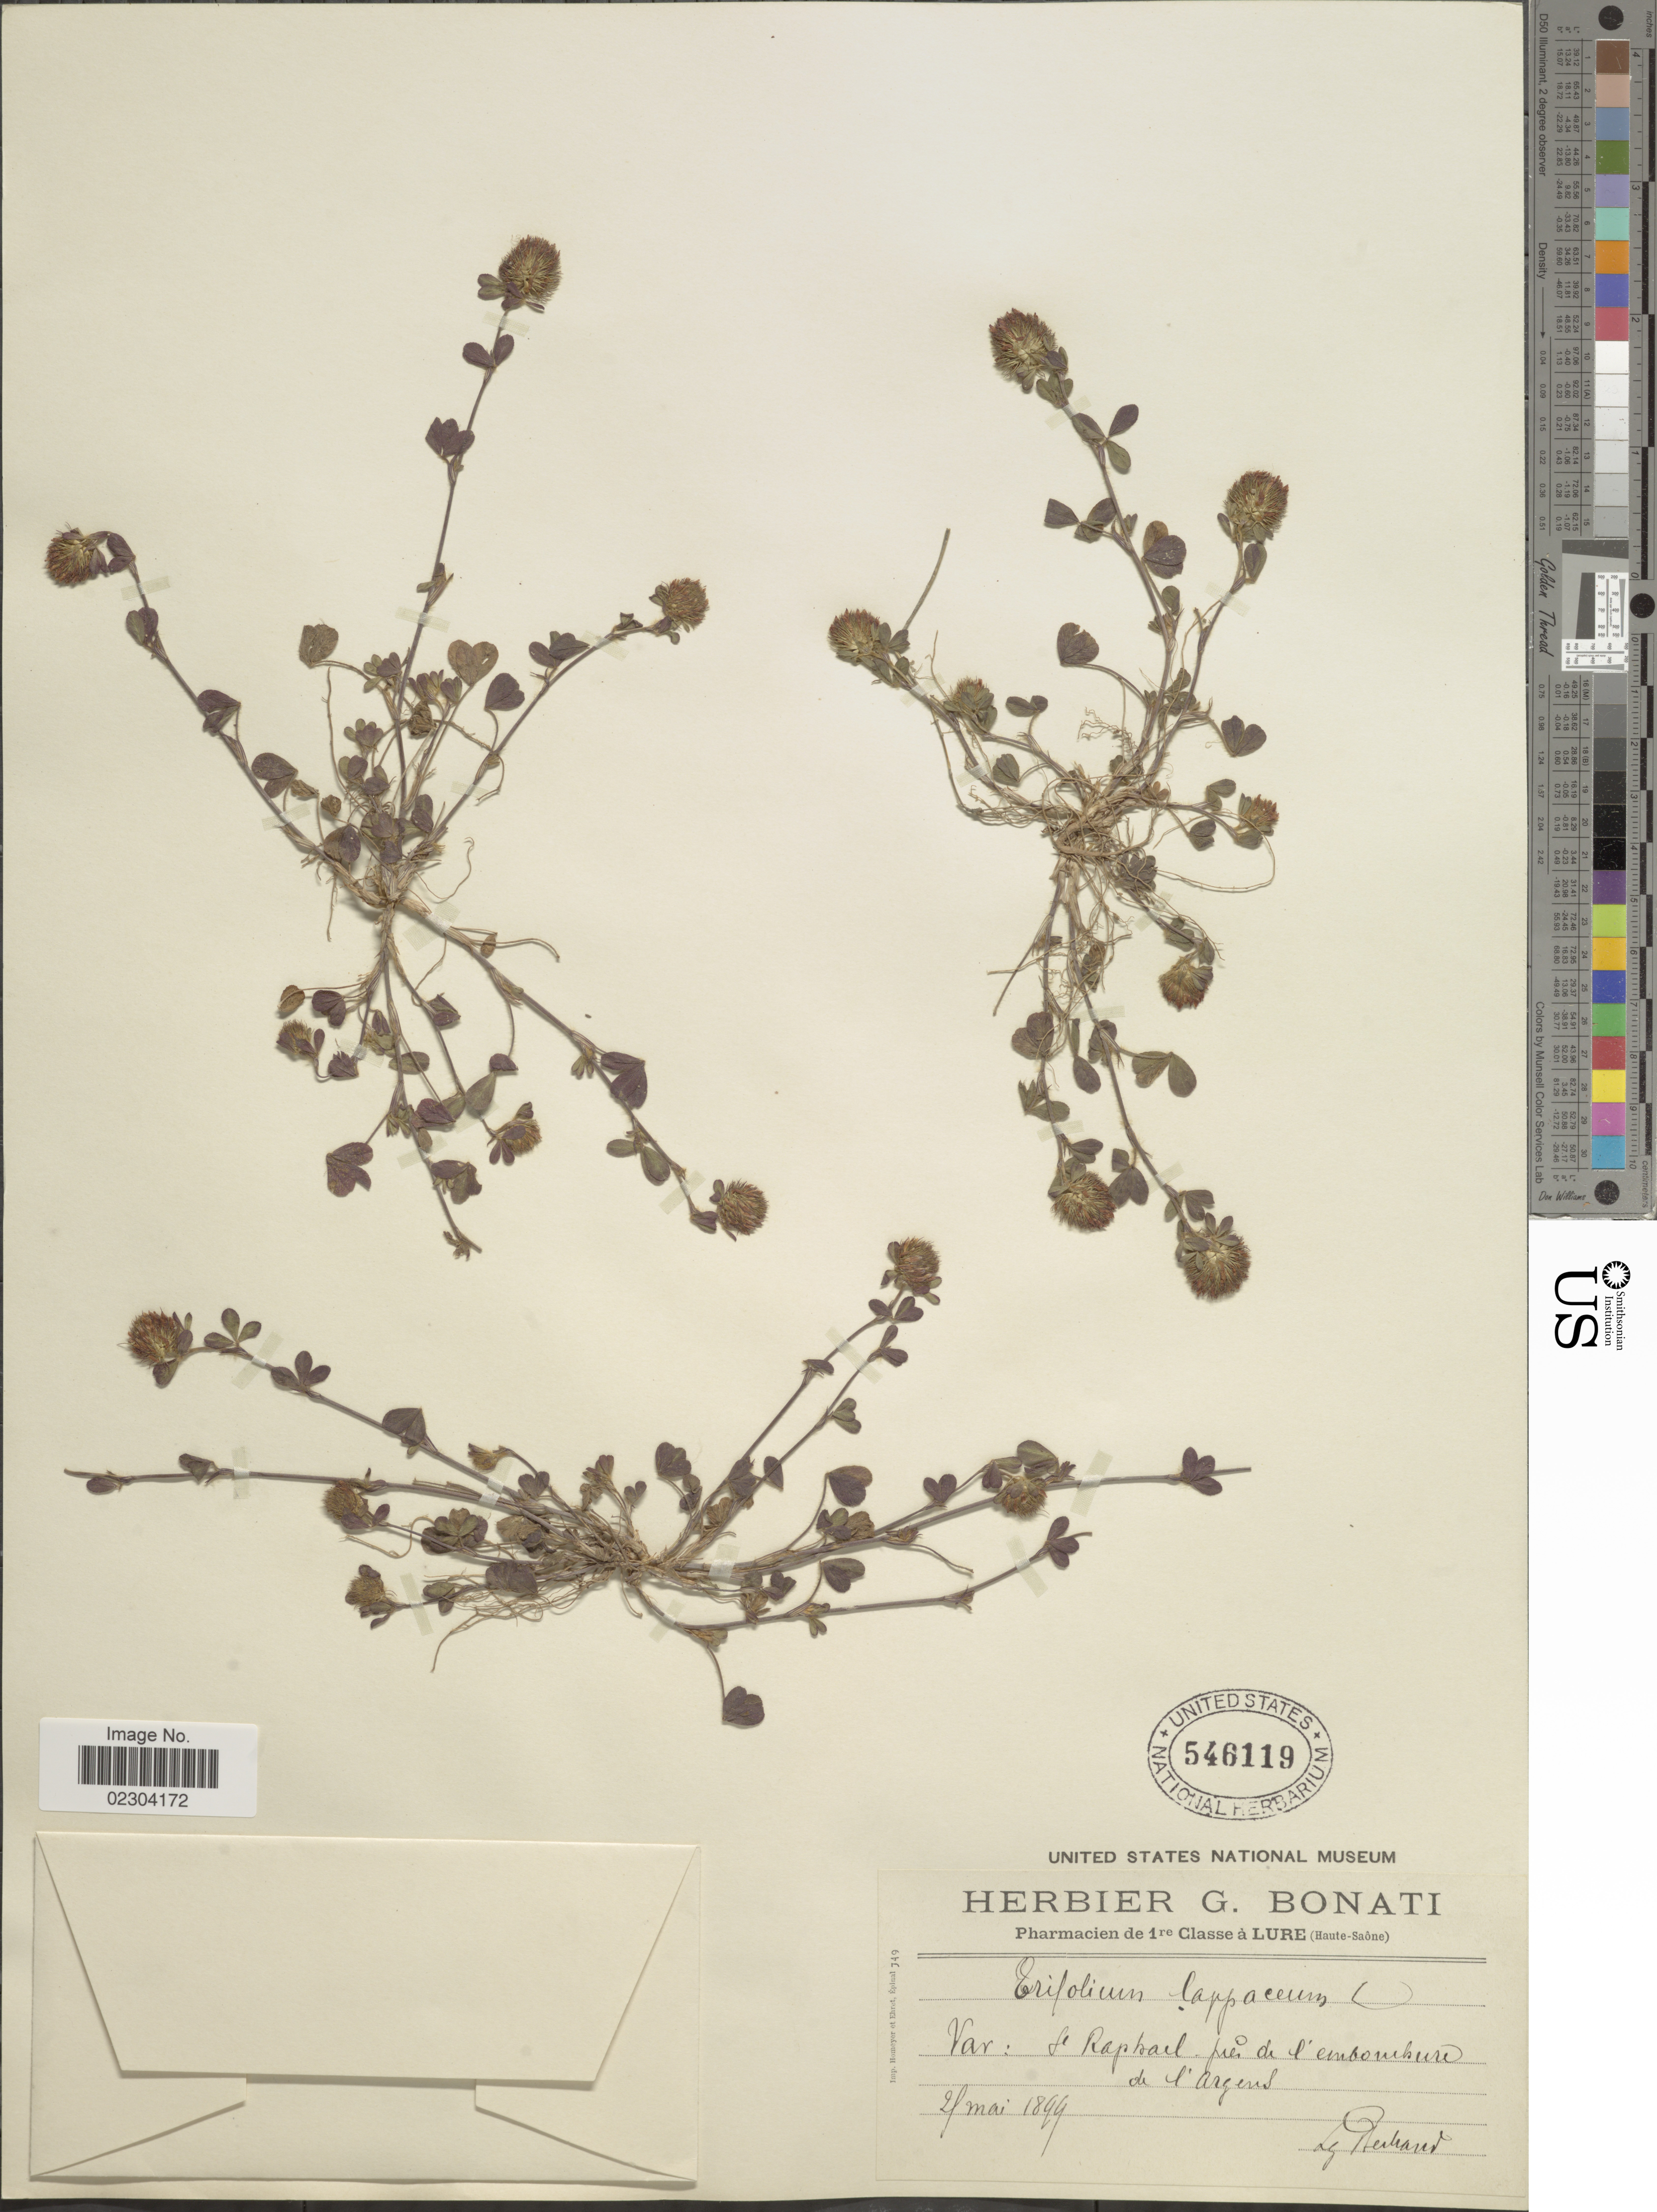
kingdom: Plantae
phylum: Tracheophyta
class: Magnoliopsida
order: Fabales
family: Fabaceae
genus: Trifolium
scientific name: Trifolium lappaceum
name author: L.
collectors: C. Bertrand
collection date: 1899-05-29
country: France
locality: Var: f' Raphael pres de l' embouchau de l' argens [interpreted]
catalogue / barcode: US 546119